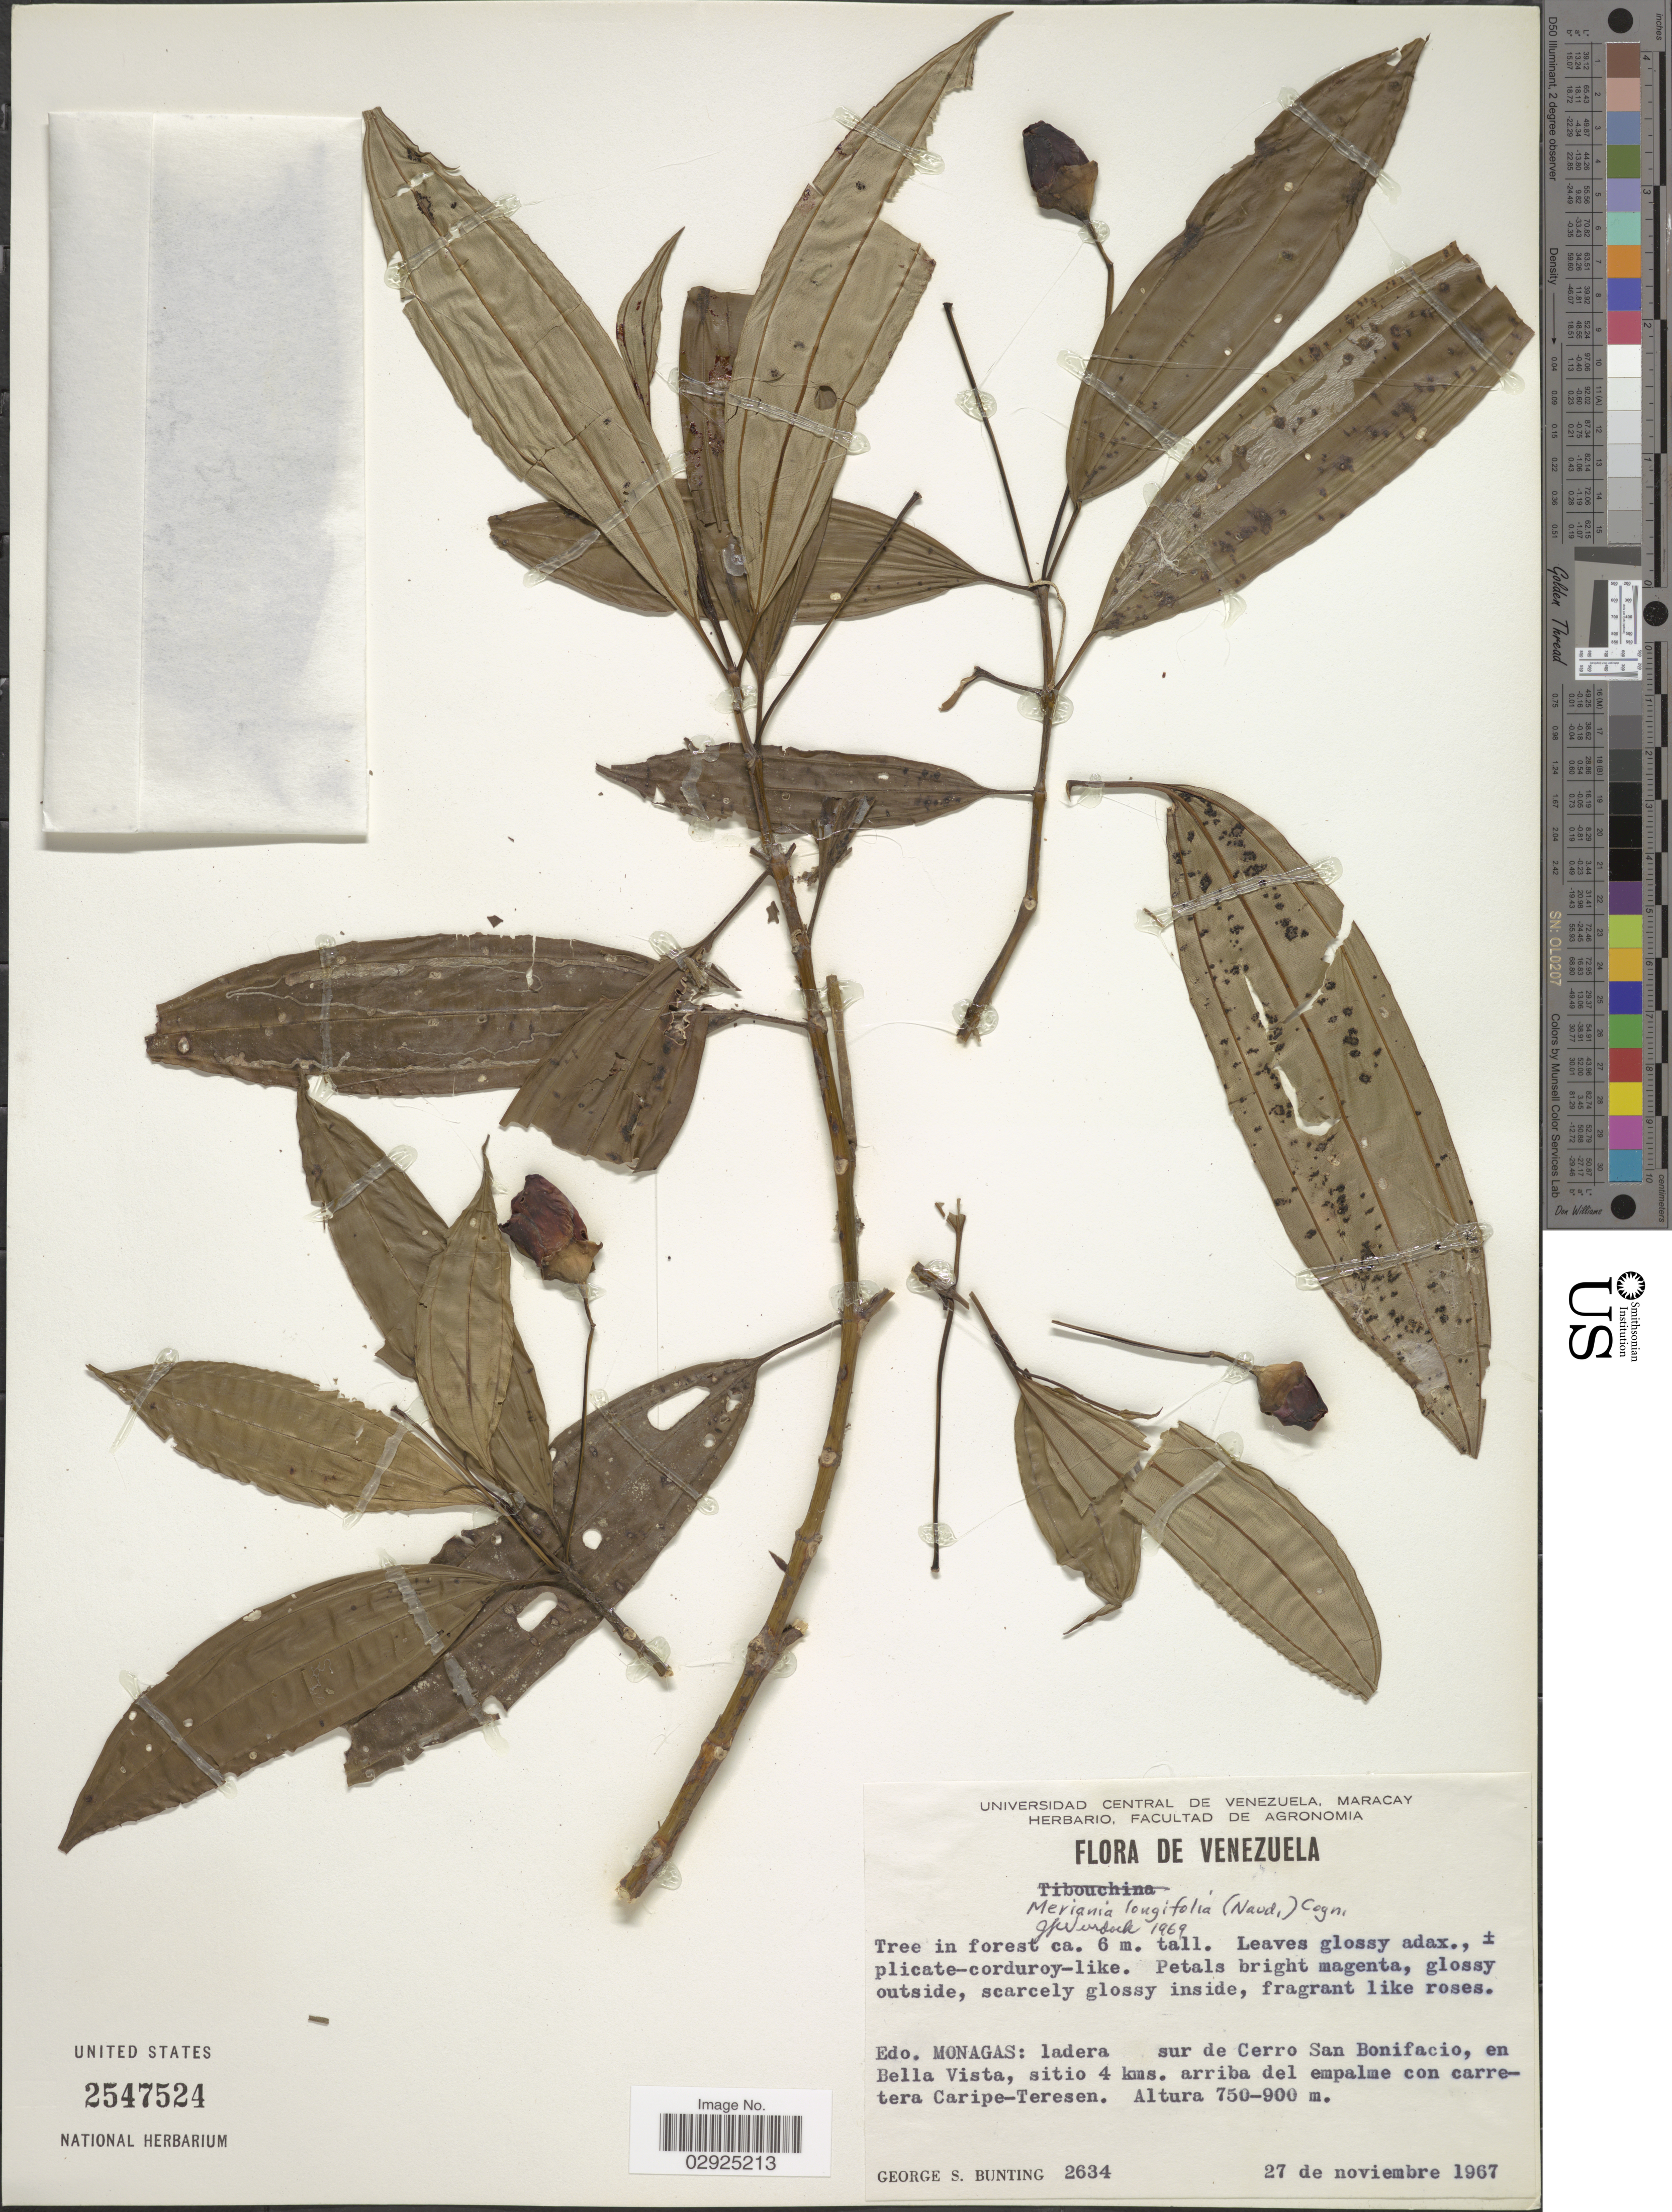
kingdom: Plantae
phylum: Tracheophyta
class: Magnoliopsida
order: Myrtales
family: Melastomataceae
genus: Meriania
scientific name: Meriania longifolia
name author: (Naudin) Cogn.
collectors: G. S. Bunting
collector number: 2634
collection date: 1967-11-27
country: Venezuela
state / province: Monagas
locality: Ladera sur de Cerro San Bonifacio, en Bella Vista, sitio 4 kms. arriba del empalme con carretera Caripe-Teresen.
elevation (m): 750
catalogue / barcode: US 2547524